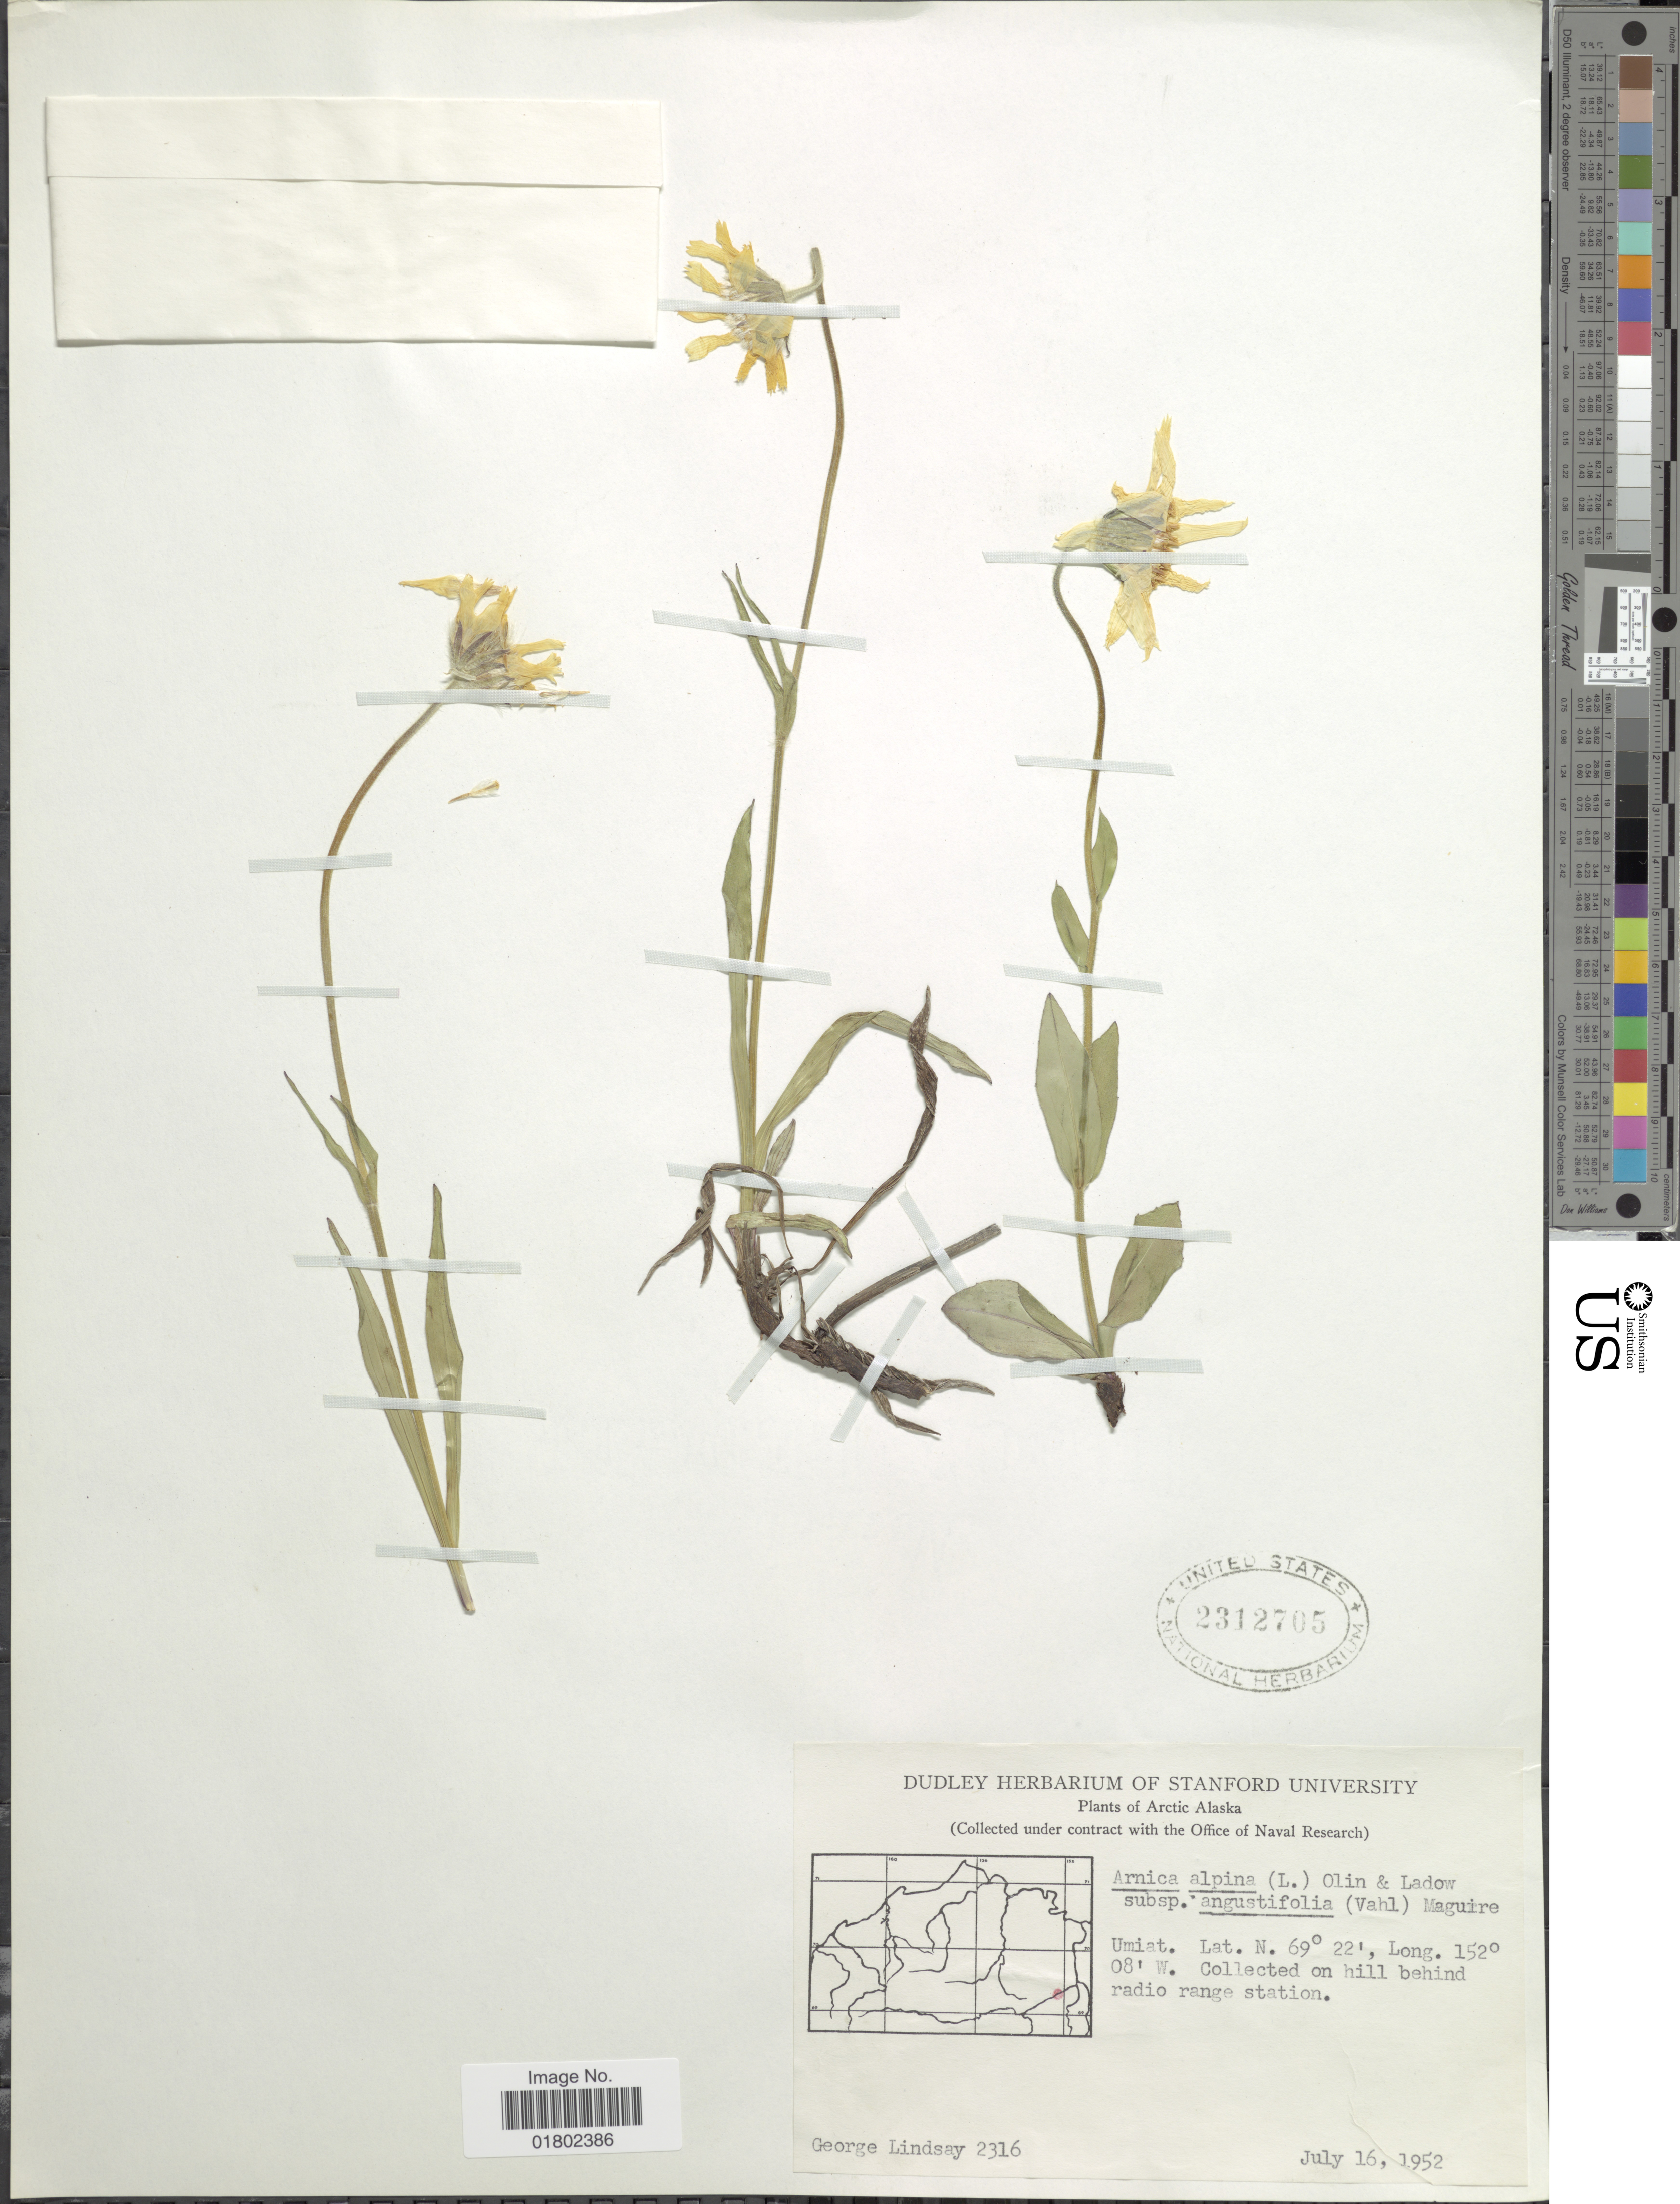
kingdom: Plantae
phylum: Tracheophyta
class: Magnoliopsida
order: Asterales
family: Asteraceae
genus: Arnica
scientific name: Arnica alpina var. angustifolia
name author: (Vahl) Maguire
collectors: G. Lindsay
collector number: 2316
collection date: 1952-07-16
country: United States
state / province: Alaska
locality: Arctic, Umiat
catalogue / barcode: US 2312705